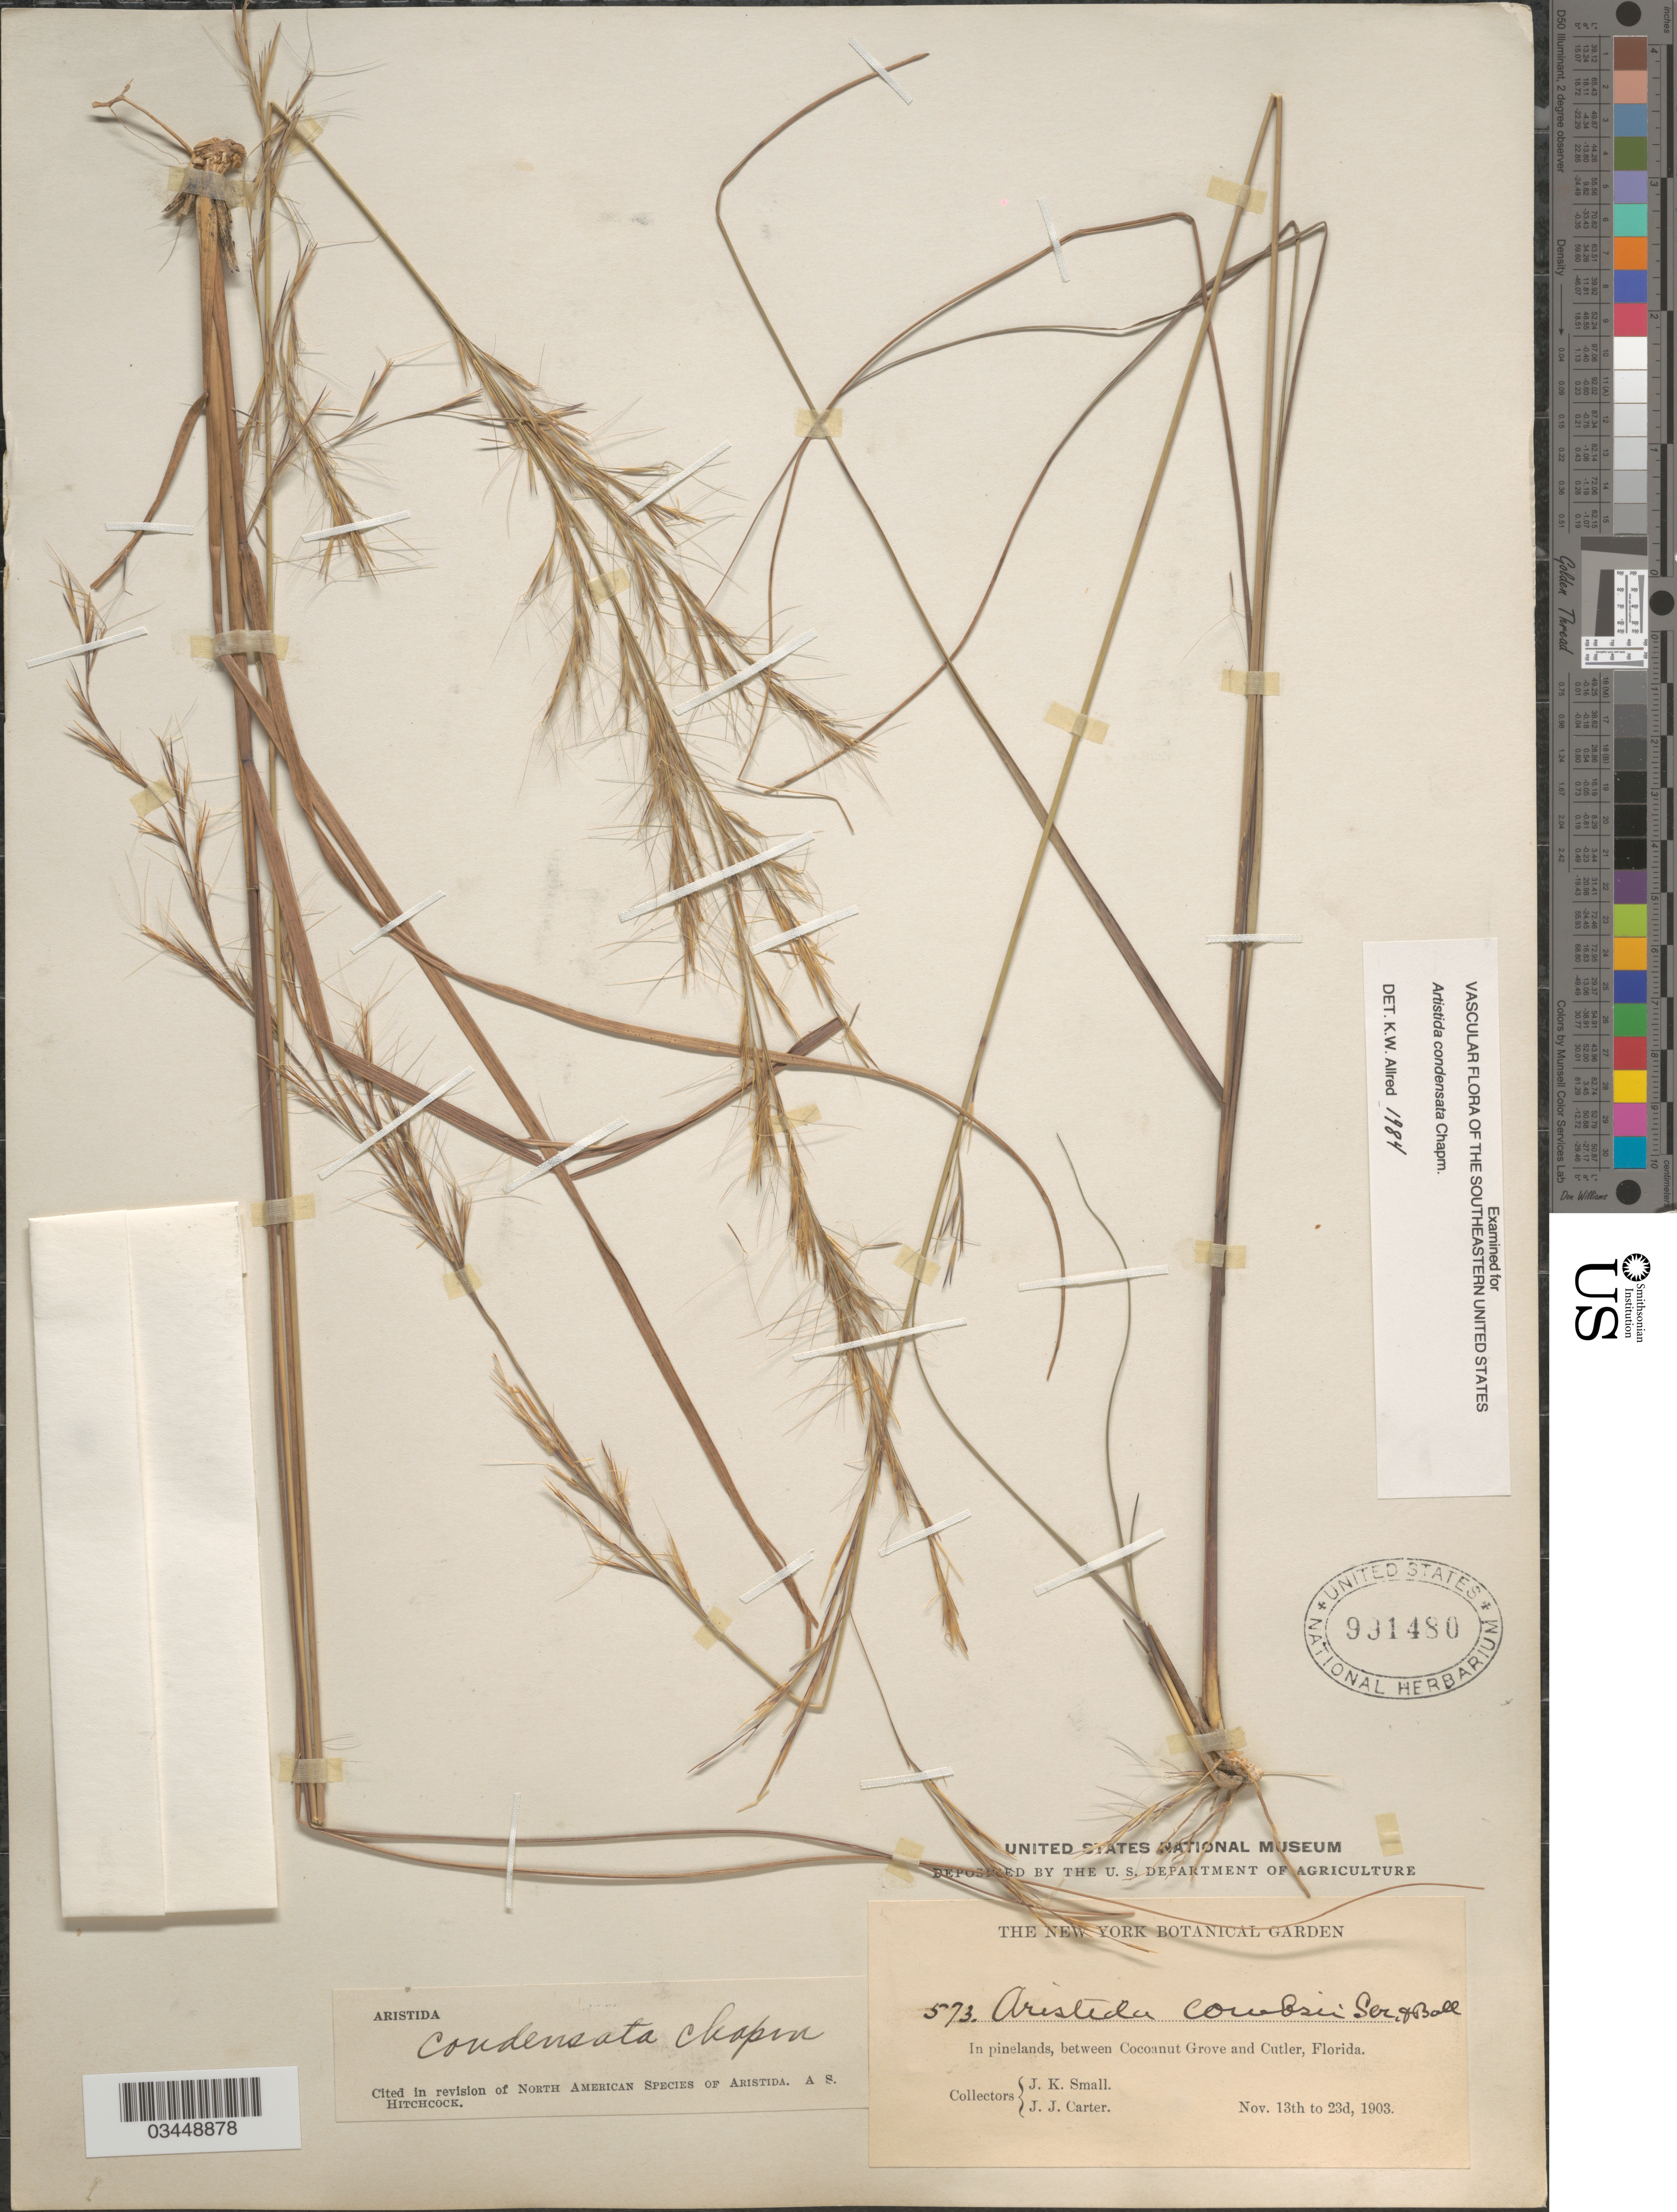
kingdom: Plantae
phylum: Tracheophyta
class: Liliopsida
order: Poales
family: Poaceae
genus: Aristida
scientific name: Aristida condensata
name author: Chapm.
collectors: J. K. Small & J. Carter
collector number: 573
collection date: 1903-11-13/1903-11-23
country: United States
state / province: Florida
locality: In pinelands, between Cocoanut Grove and Cutler.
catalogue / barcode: US 991480